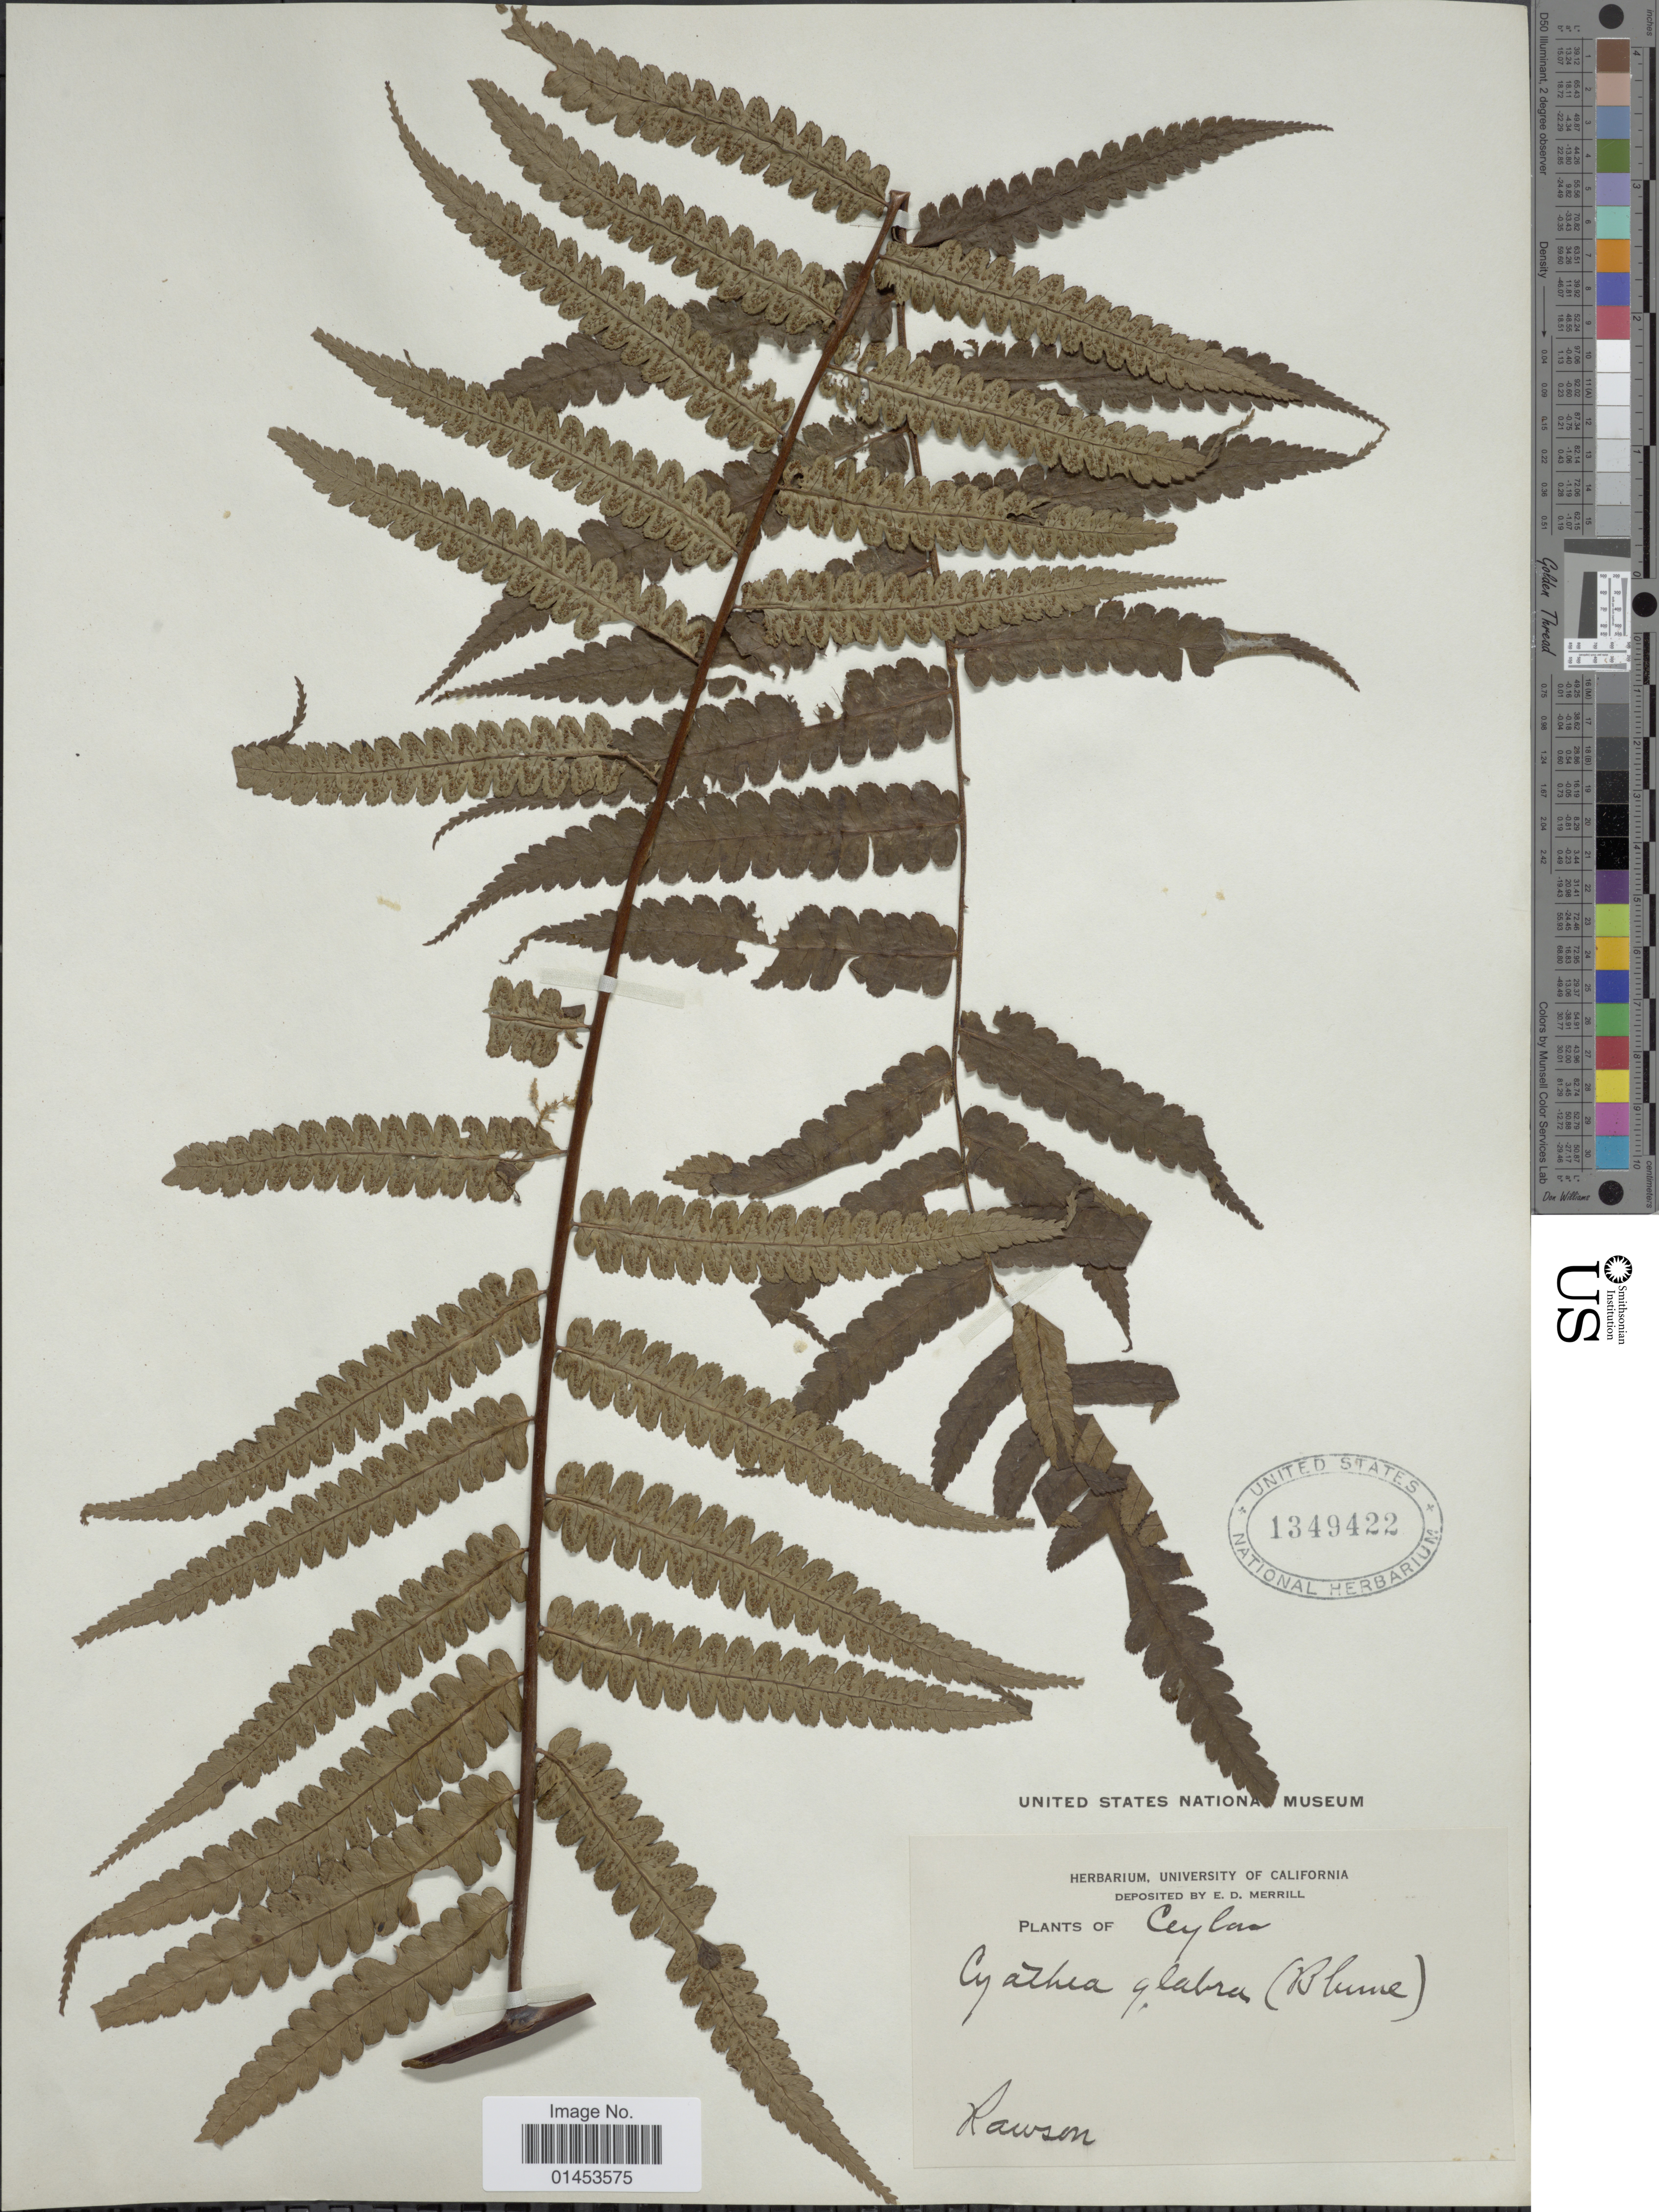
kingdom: Plantae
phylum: Tracheophyta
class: Polypodiopsida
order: Cyatheales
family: Cyatheaceae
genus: Cyathea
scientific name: Cyathea gigantea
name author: (Wall. ex Hook.) Holttum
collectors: Rawson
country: Sri Lanka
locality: Ceylon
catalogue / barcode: US 1349422